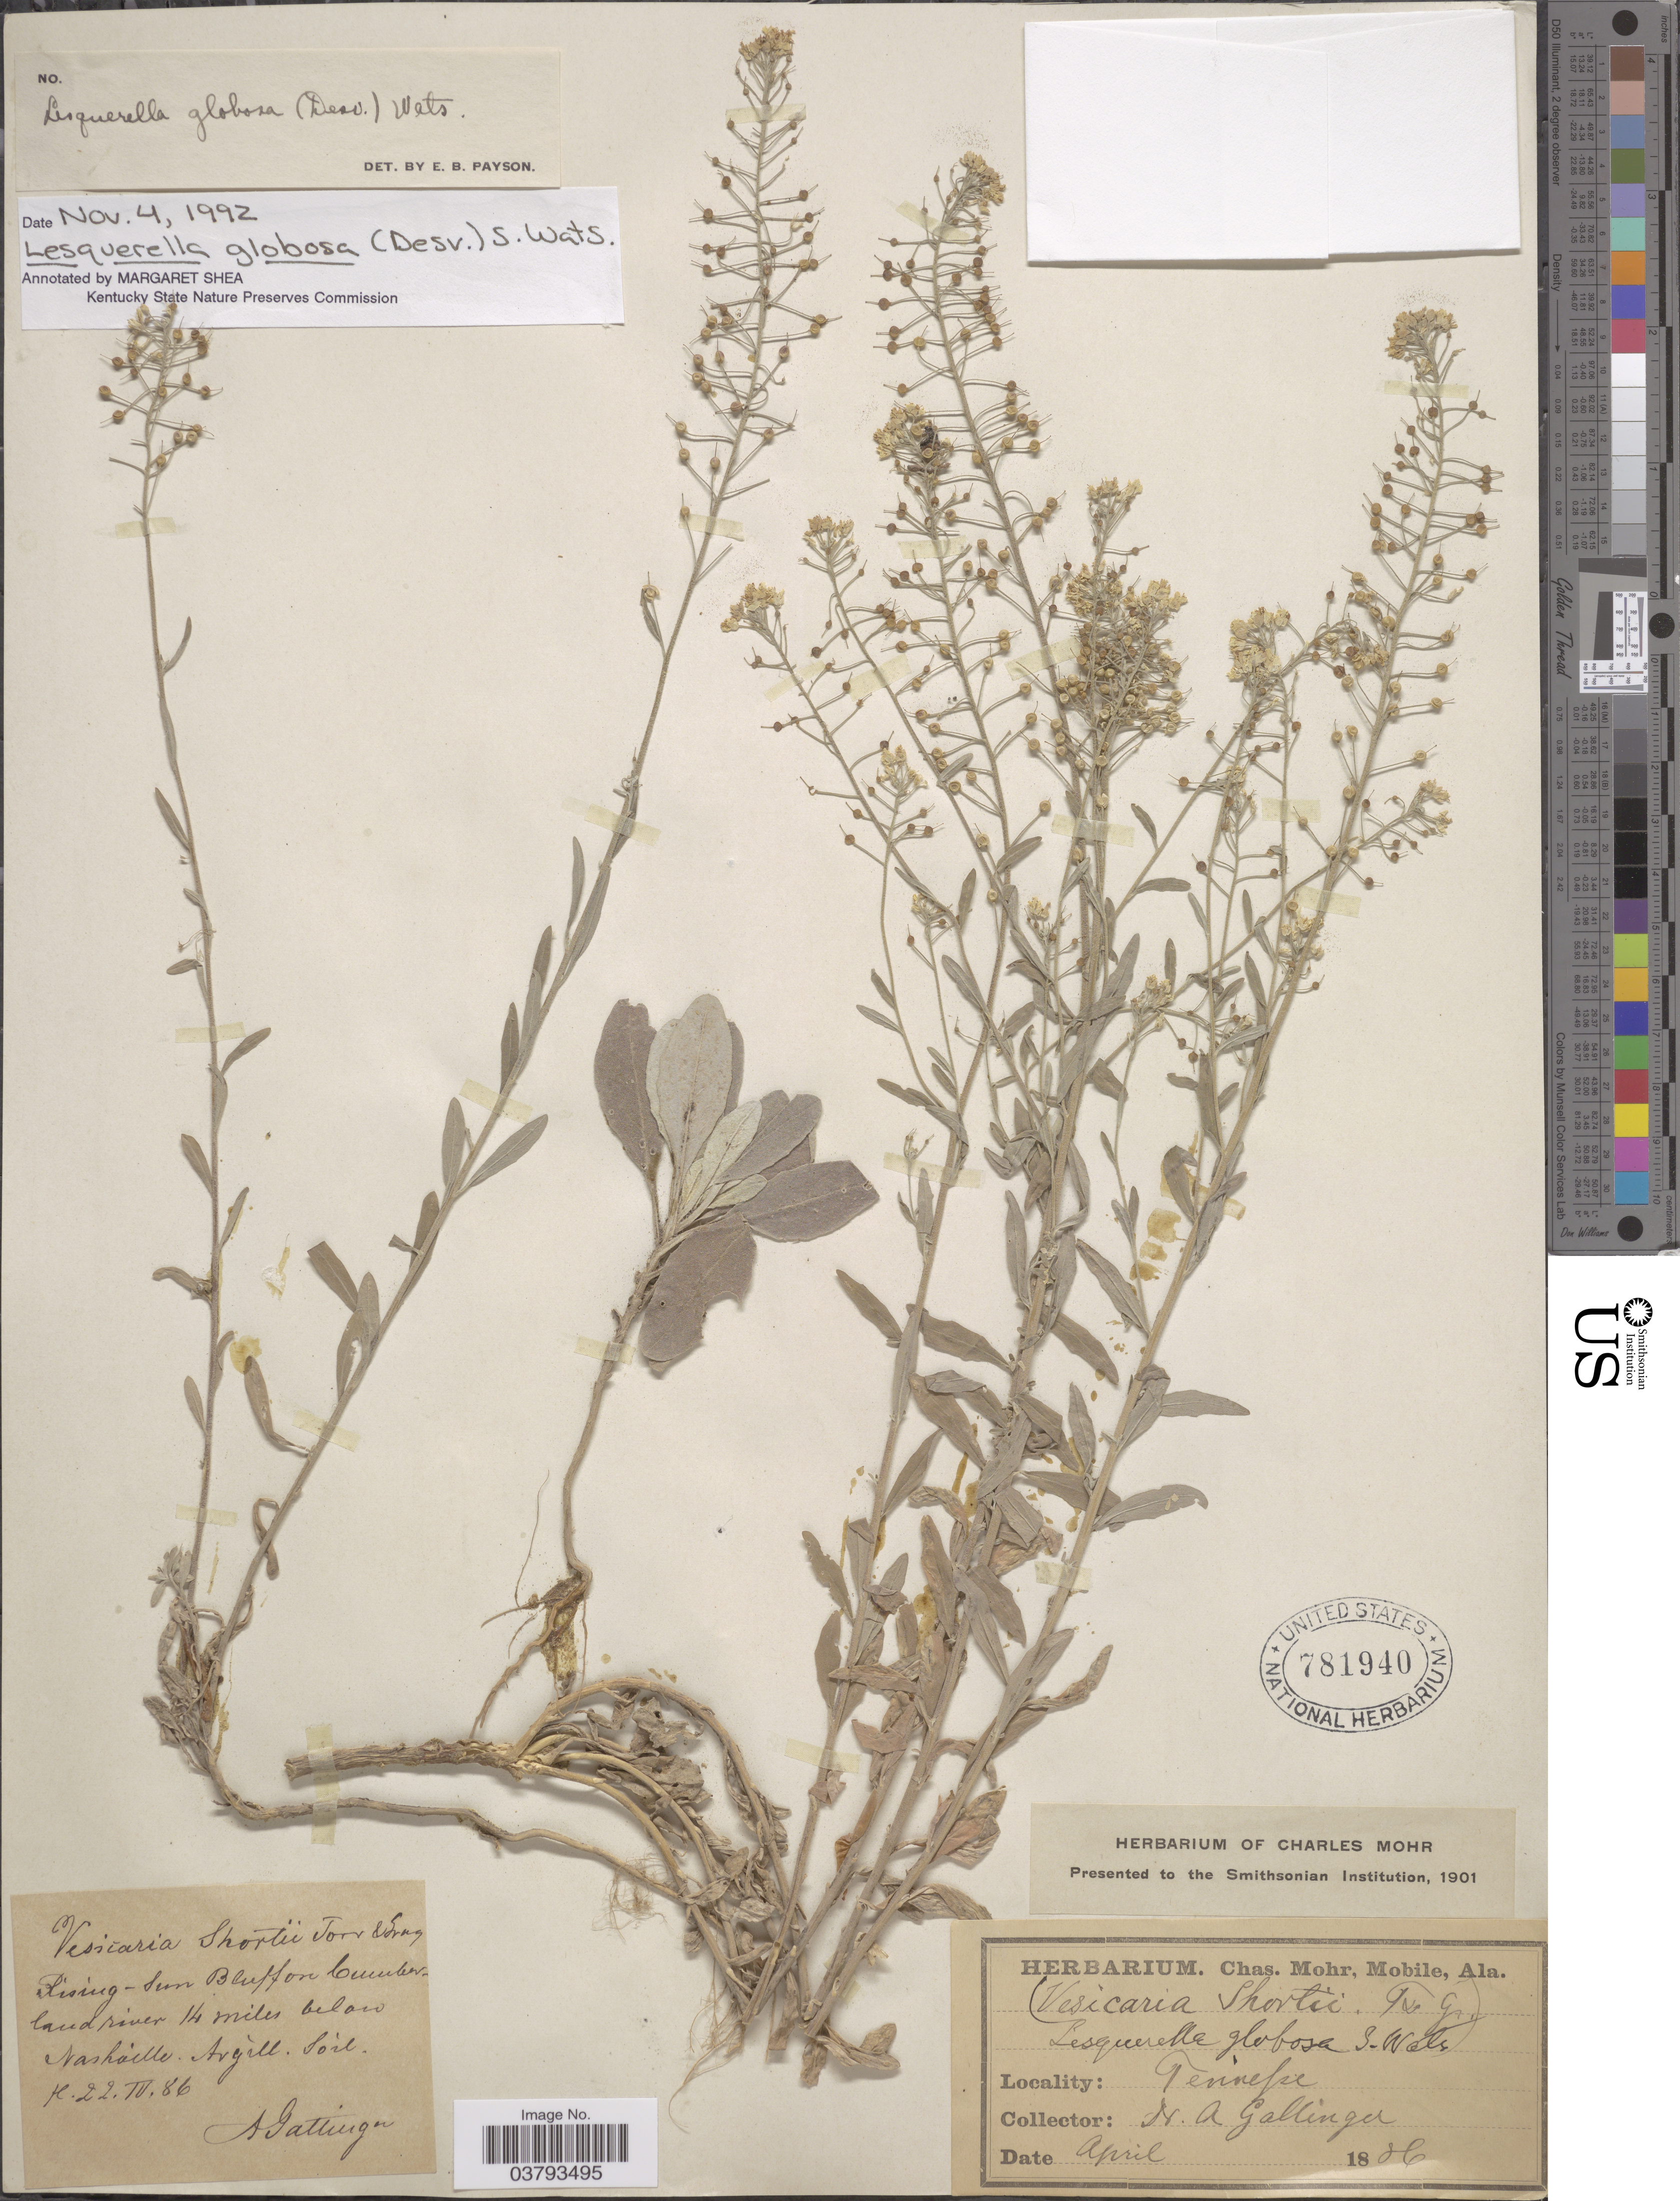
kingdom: Plantae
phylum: Tracheophyta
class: Magnoliopsida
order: Brassicales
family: Brassicaceae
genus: Lesquerella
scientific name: Lesquerella globosa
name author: (Desv.) S. Watson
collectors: A. Gallinger & A. Gallinger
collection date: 1896-04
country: United States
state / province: Tennessee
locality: Rising-Sun Bluff on Cumberland river. 14 miles below Nashville.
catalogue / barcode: US 781940